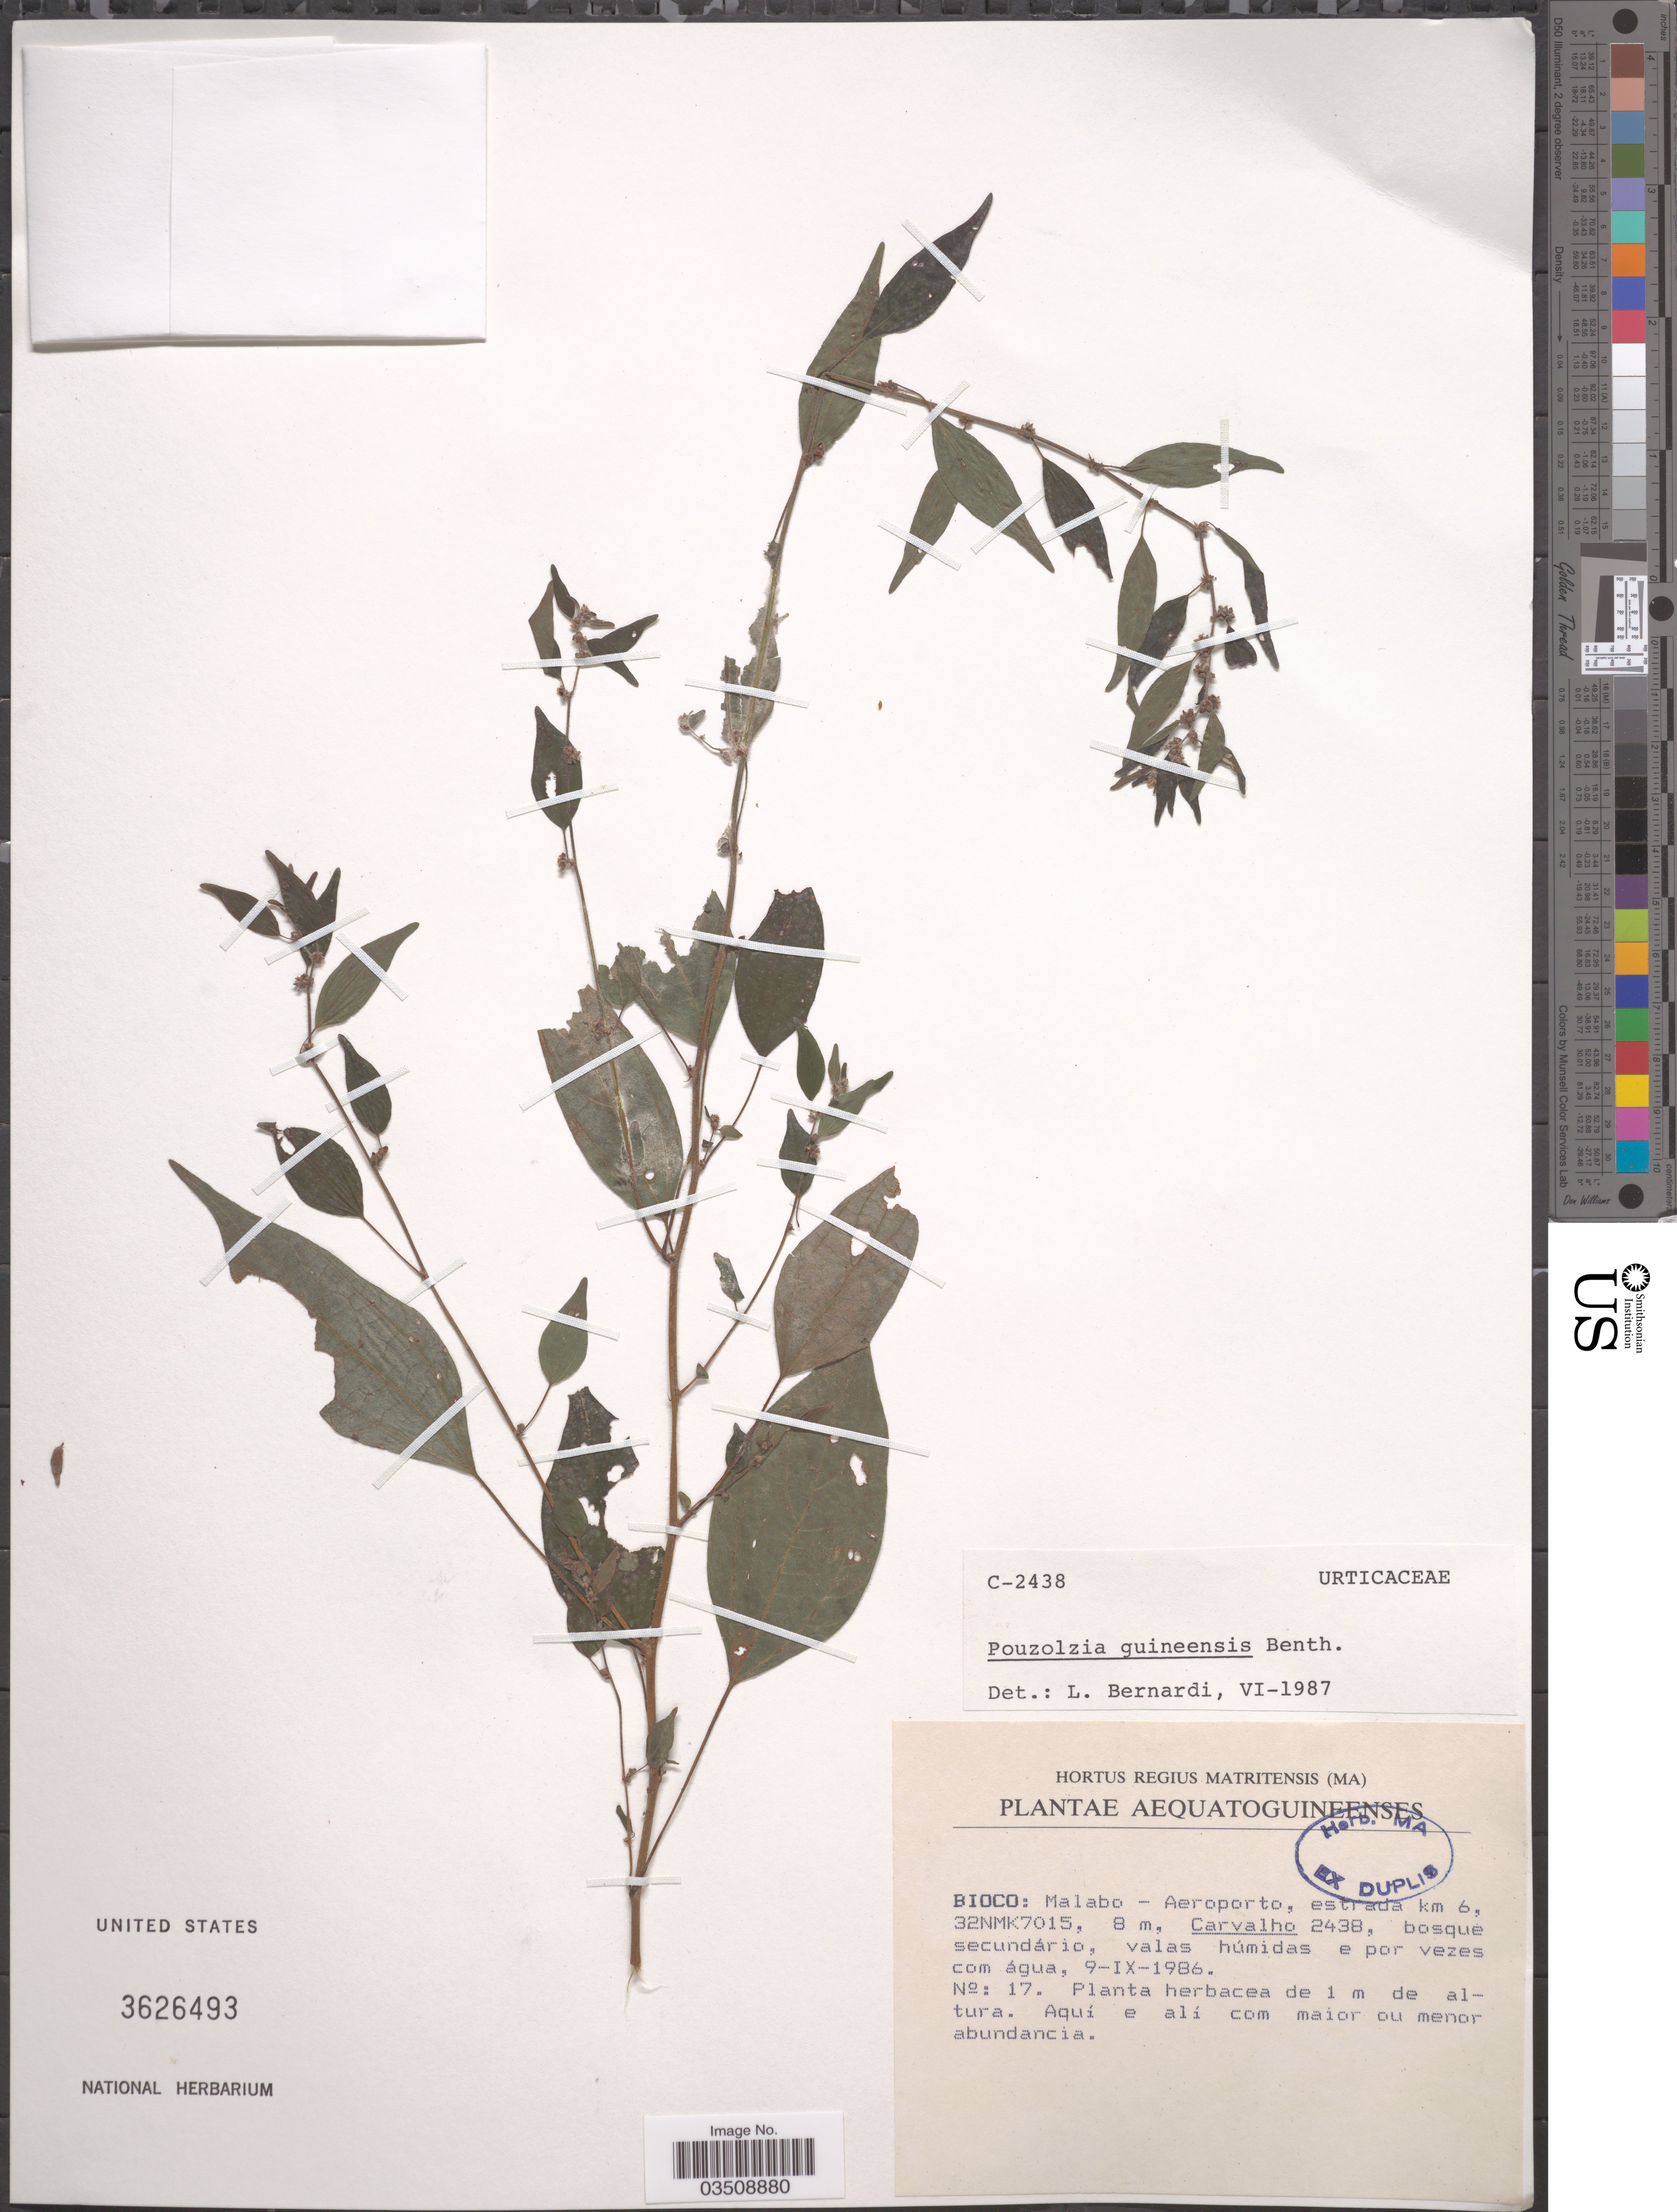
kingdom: Plantae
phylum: Tracheophyta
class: Magnoliopsida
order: Rosales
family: Urticaceae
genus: Pouzolzia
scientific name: Pouzolzia guineensis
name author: Benth.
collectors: Carvalho, --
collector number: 2438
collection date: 1986-09-09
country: Equatorial Guinea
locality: Aequatoguineenses. Bioco: Malabo - Aeroporto, estrada km 6, 32NMK7015.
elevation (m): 8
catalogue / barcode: US 3626493